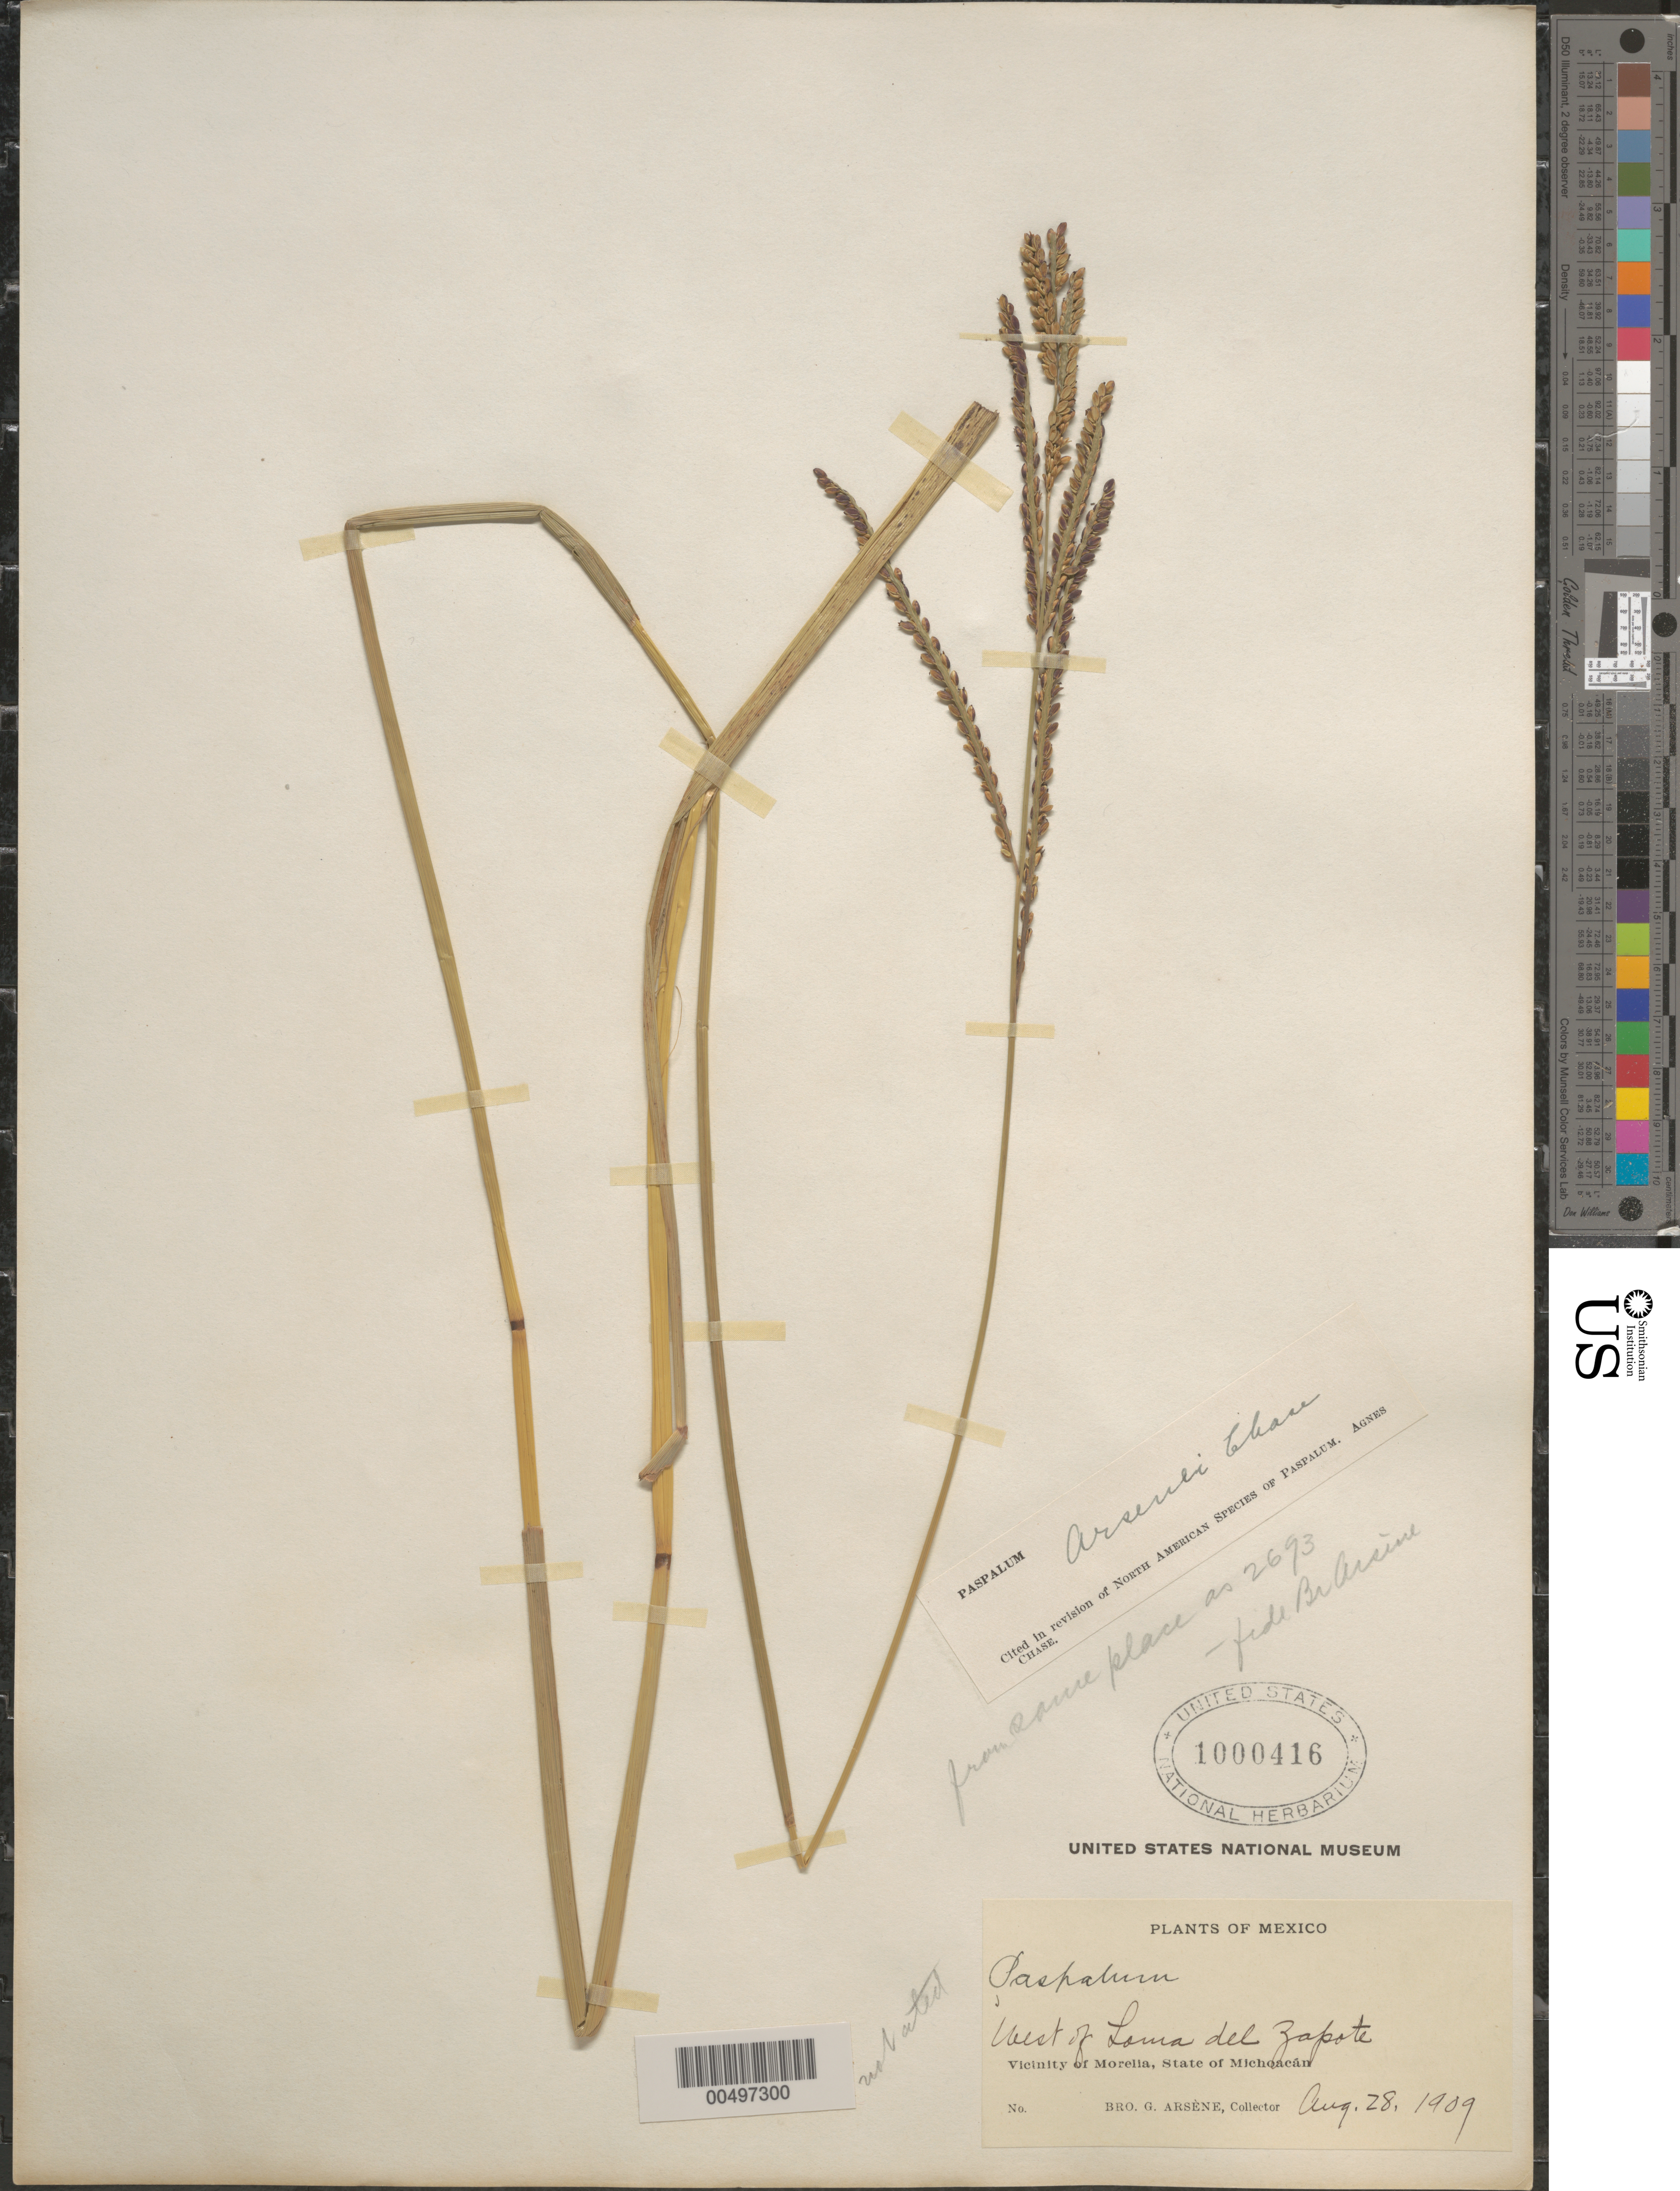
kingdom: Plantae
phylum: Tracheophyta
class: Liliopsida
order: Poales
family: Poaceae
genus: Paspalum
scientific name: Paspalum arsenei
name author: Chase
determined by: Chase, [M.] Agnes, (US)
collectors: Bro. G. Arsène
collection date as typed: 28 Aug 1909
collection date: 1909-08-28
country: Mexico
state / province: Michoacán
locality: W of Loma del Zapote, vicinity of Morelia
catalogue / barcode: US 1000416